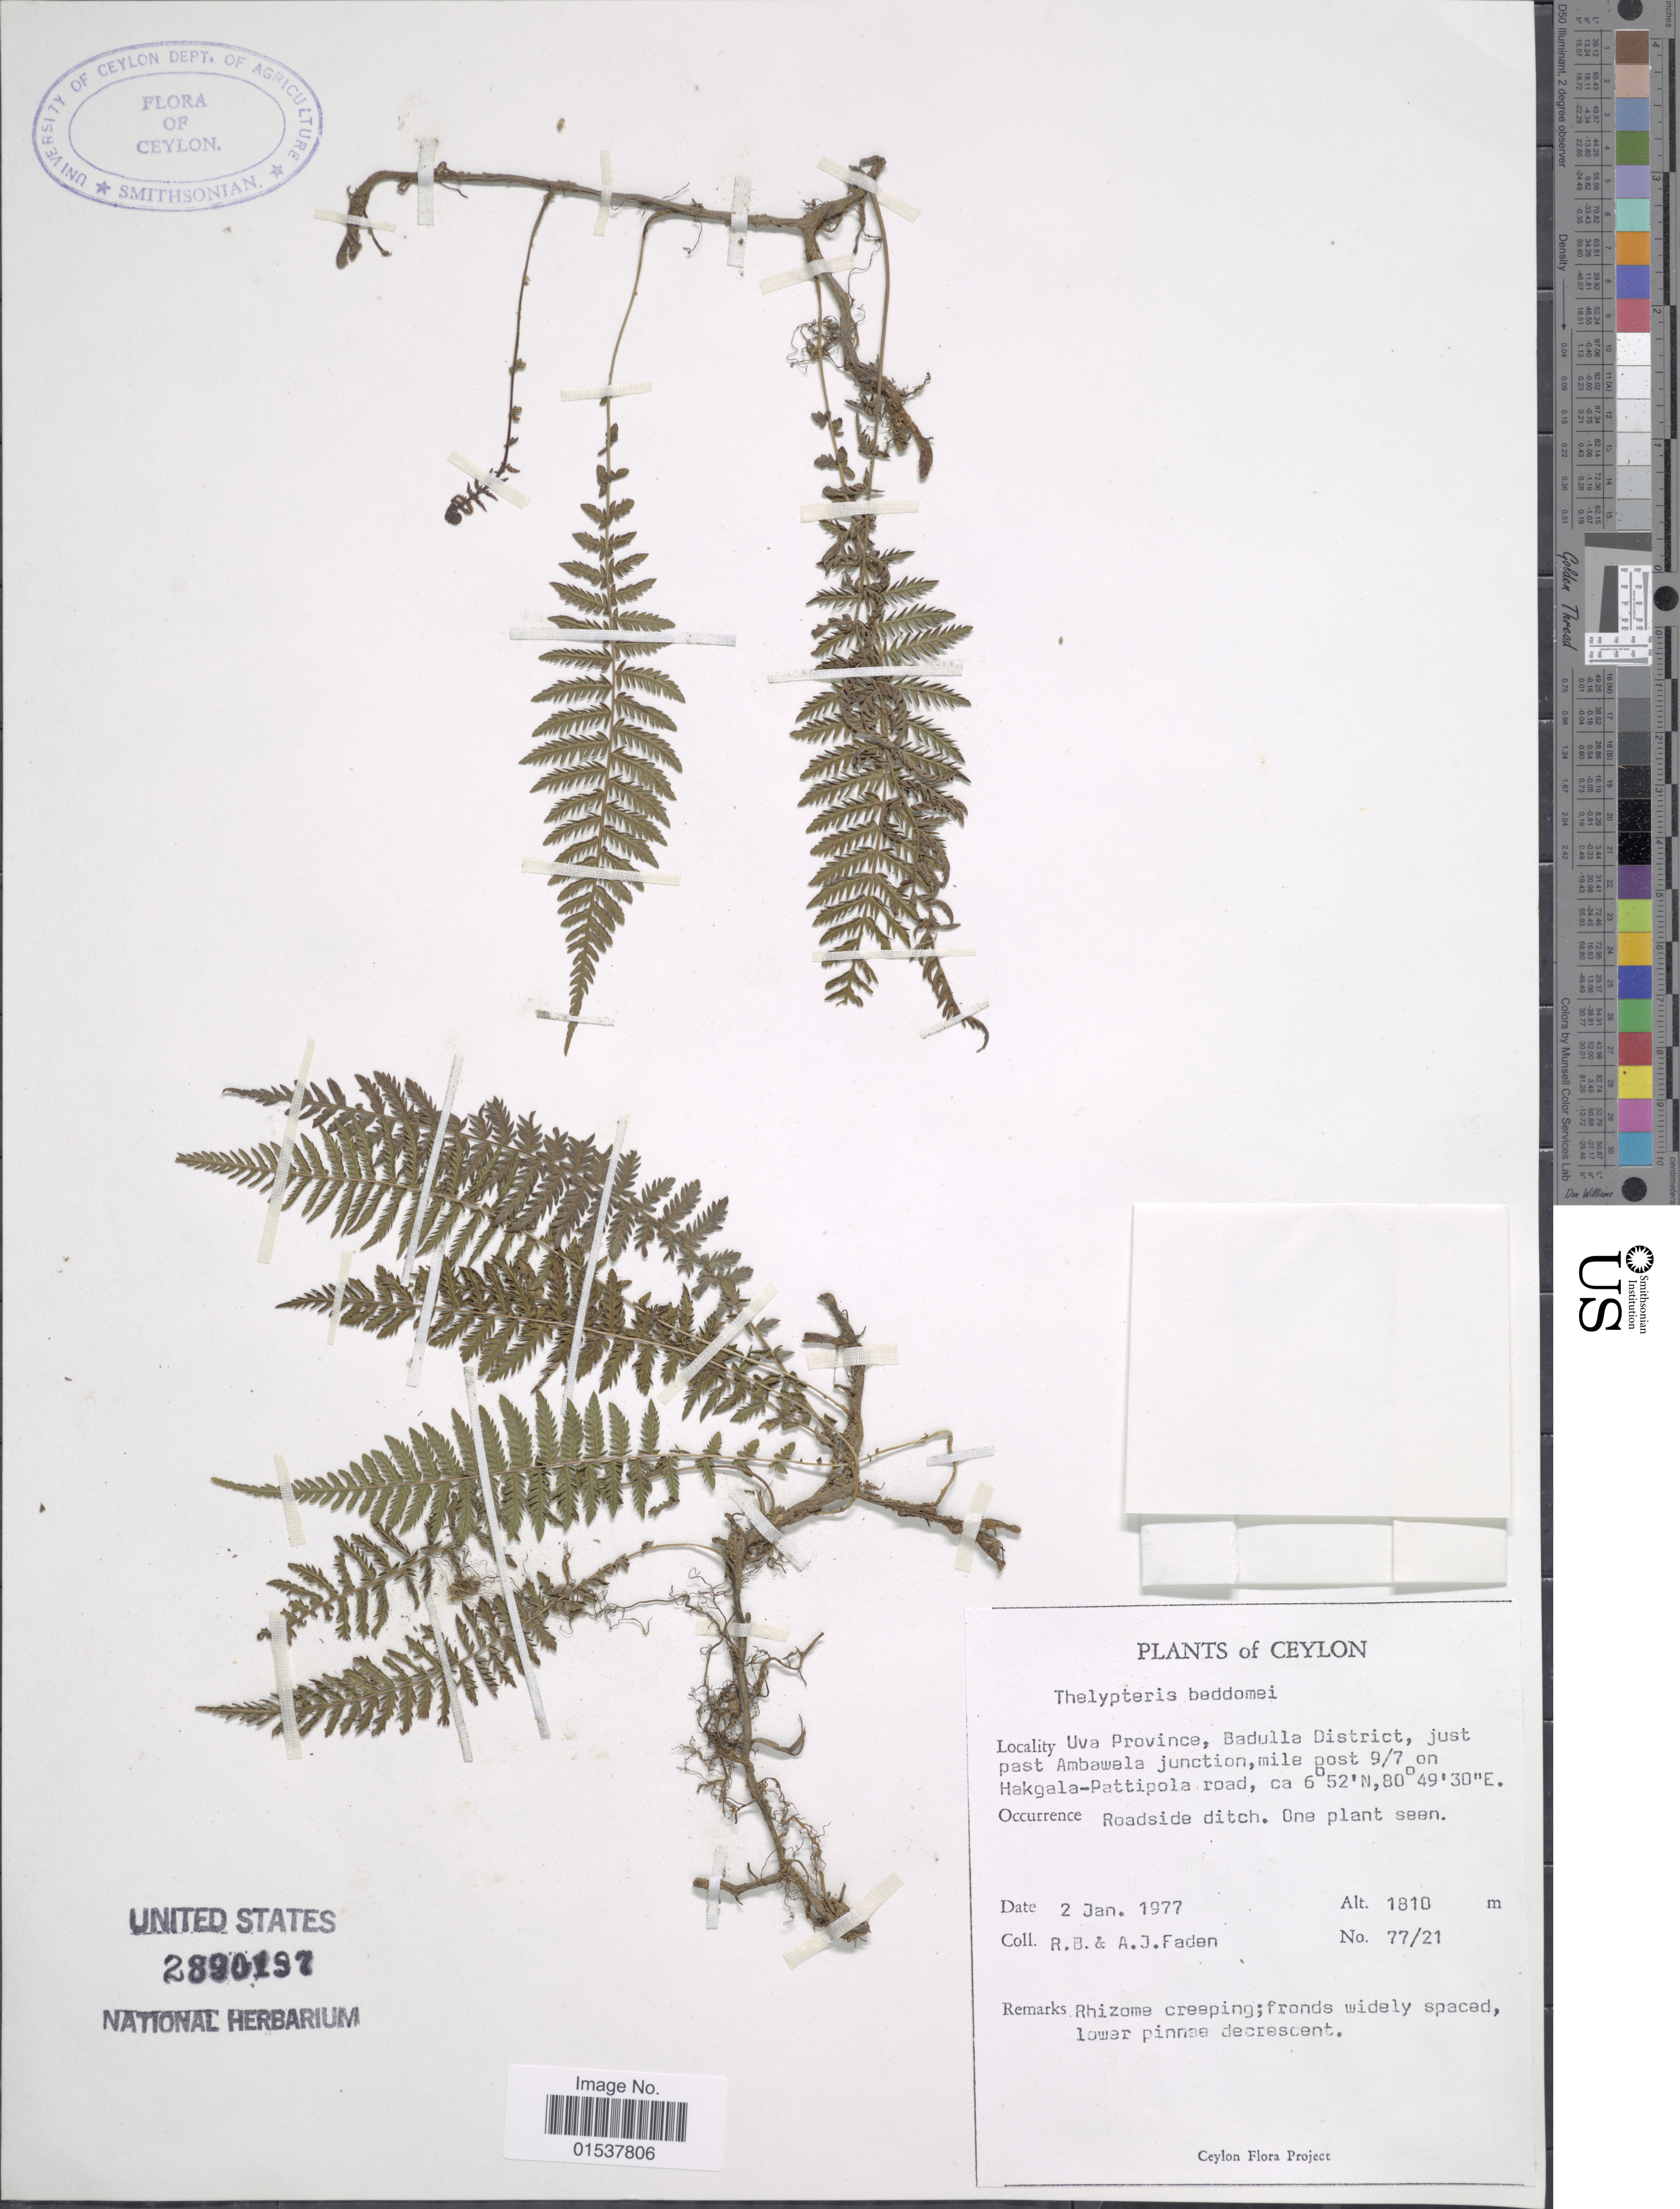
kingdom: Plantae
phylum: Tracheophyta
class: Polypodiopsida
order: Polypodiales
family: Thelypteridaceae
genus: Parathelypteris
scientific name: Parathelypteris beddomei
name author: (Baker) Ching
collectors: R. B. Faden & A. J. Faden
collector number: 77/21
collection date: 1977-01-02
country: Sri Lanka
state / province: Uva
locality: Ceylon, Uva Province, Badulla District, just past Ambawela junction, mile post 9/7 on Hakgala-Pattipola road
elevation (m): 1810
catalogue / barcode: US 2890197